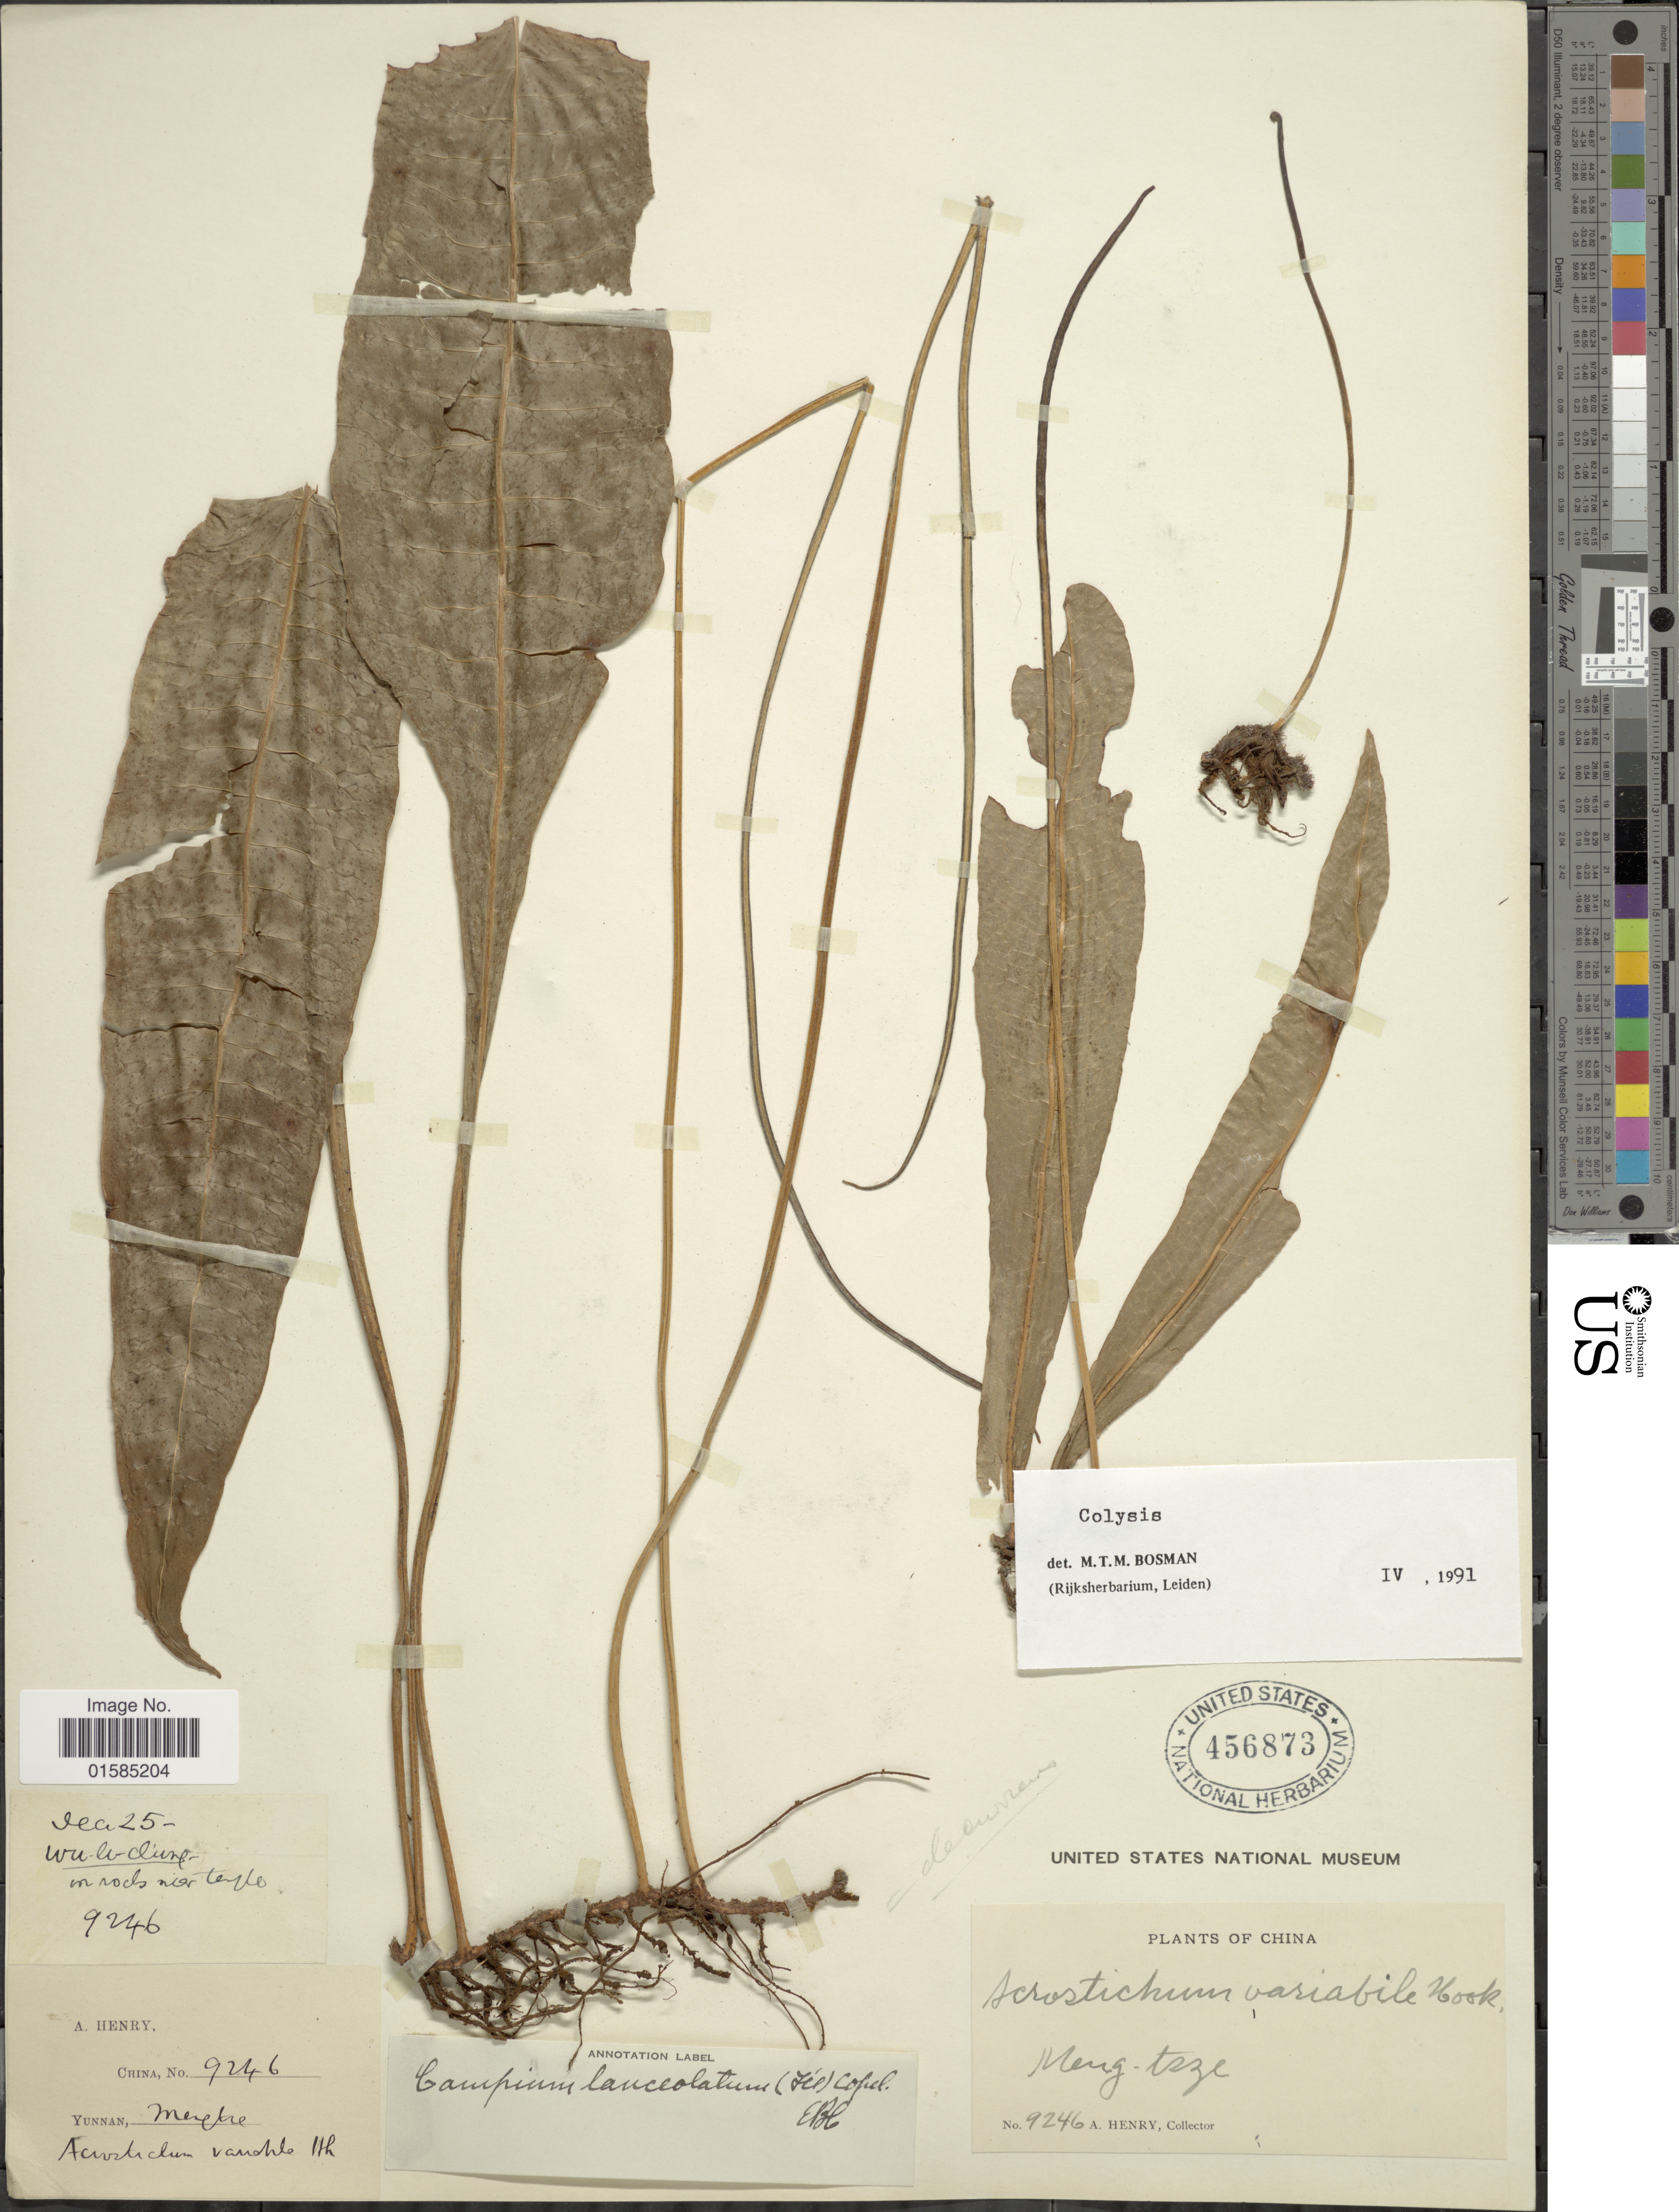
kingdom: Plantae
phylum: Tracheophyta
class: Polypodiopsida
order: Polypodiales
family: Polypodiaceae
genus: Leptochilus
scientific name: Leptochilus decurrens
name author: Blume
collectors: A. Henry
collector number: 9246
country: China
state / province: Yunnan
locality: Mengtse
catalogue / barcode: US 456873